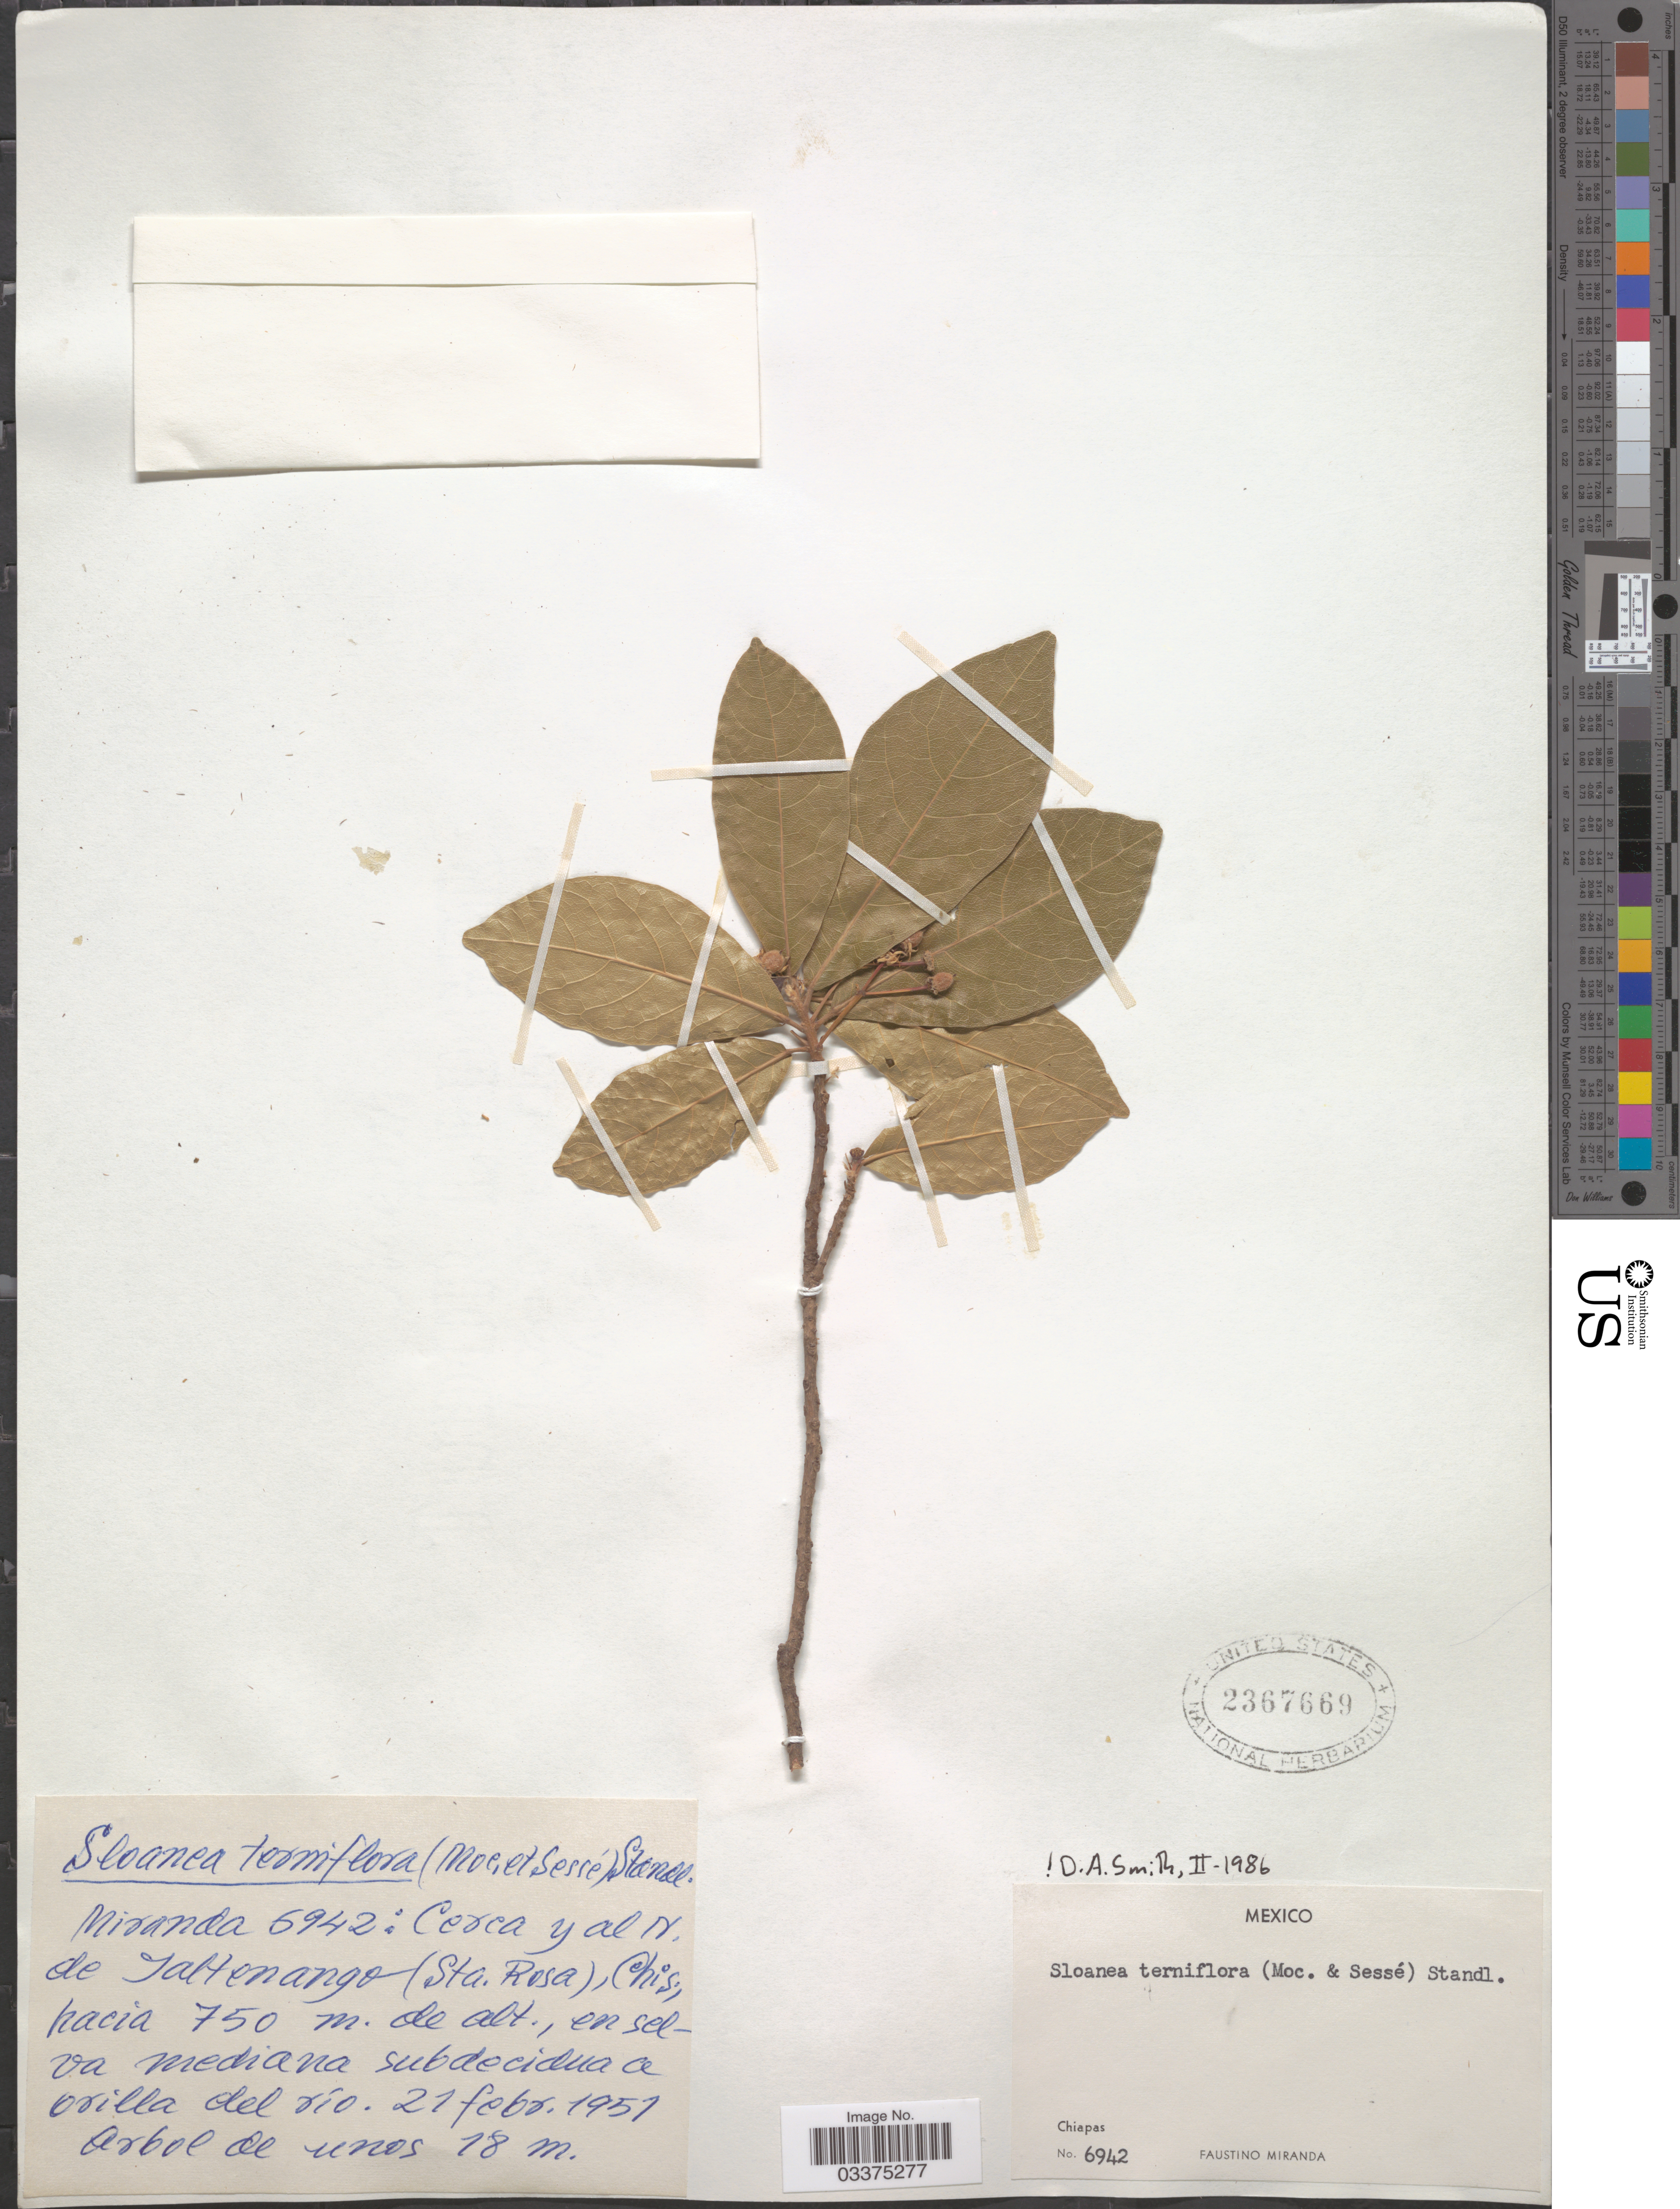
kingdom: Plantae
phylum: Tracheophyta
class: Magnoliopsida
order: Oxalidales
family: Elaeocarpaceae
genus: Sloanea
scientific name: Sloanea terniflora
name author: (Moc. & Sessé ex DC.) Standl.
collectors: F. Miranda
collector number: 6942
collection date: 1951-02-21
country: Mexico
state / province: Chiapas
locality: Cerca y al N. de Taltenango (Sta. Rosa).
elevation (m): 750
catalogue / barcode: US 2367669